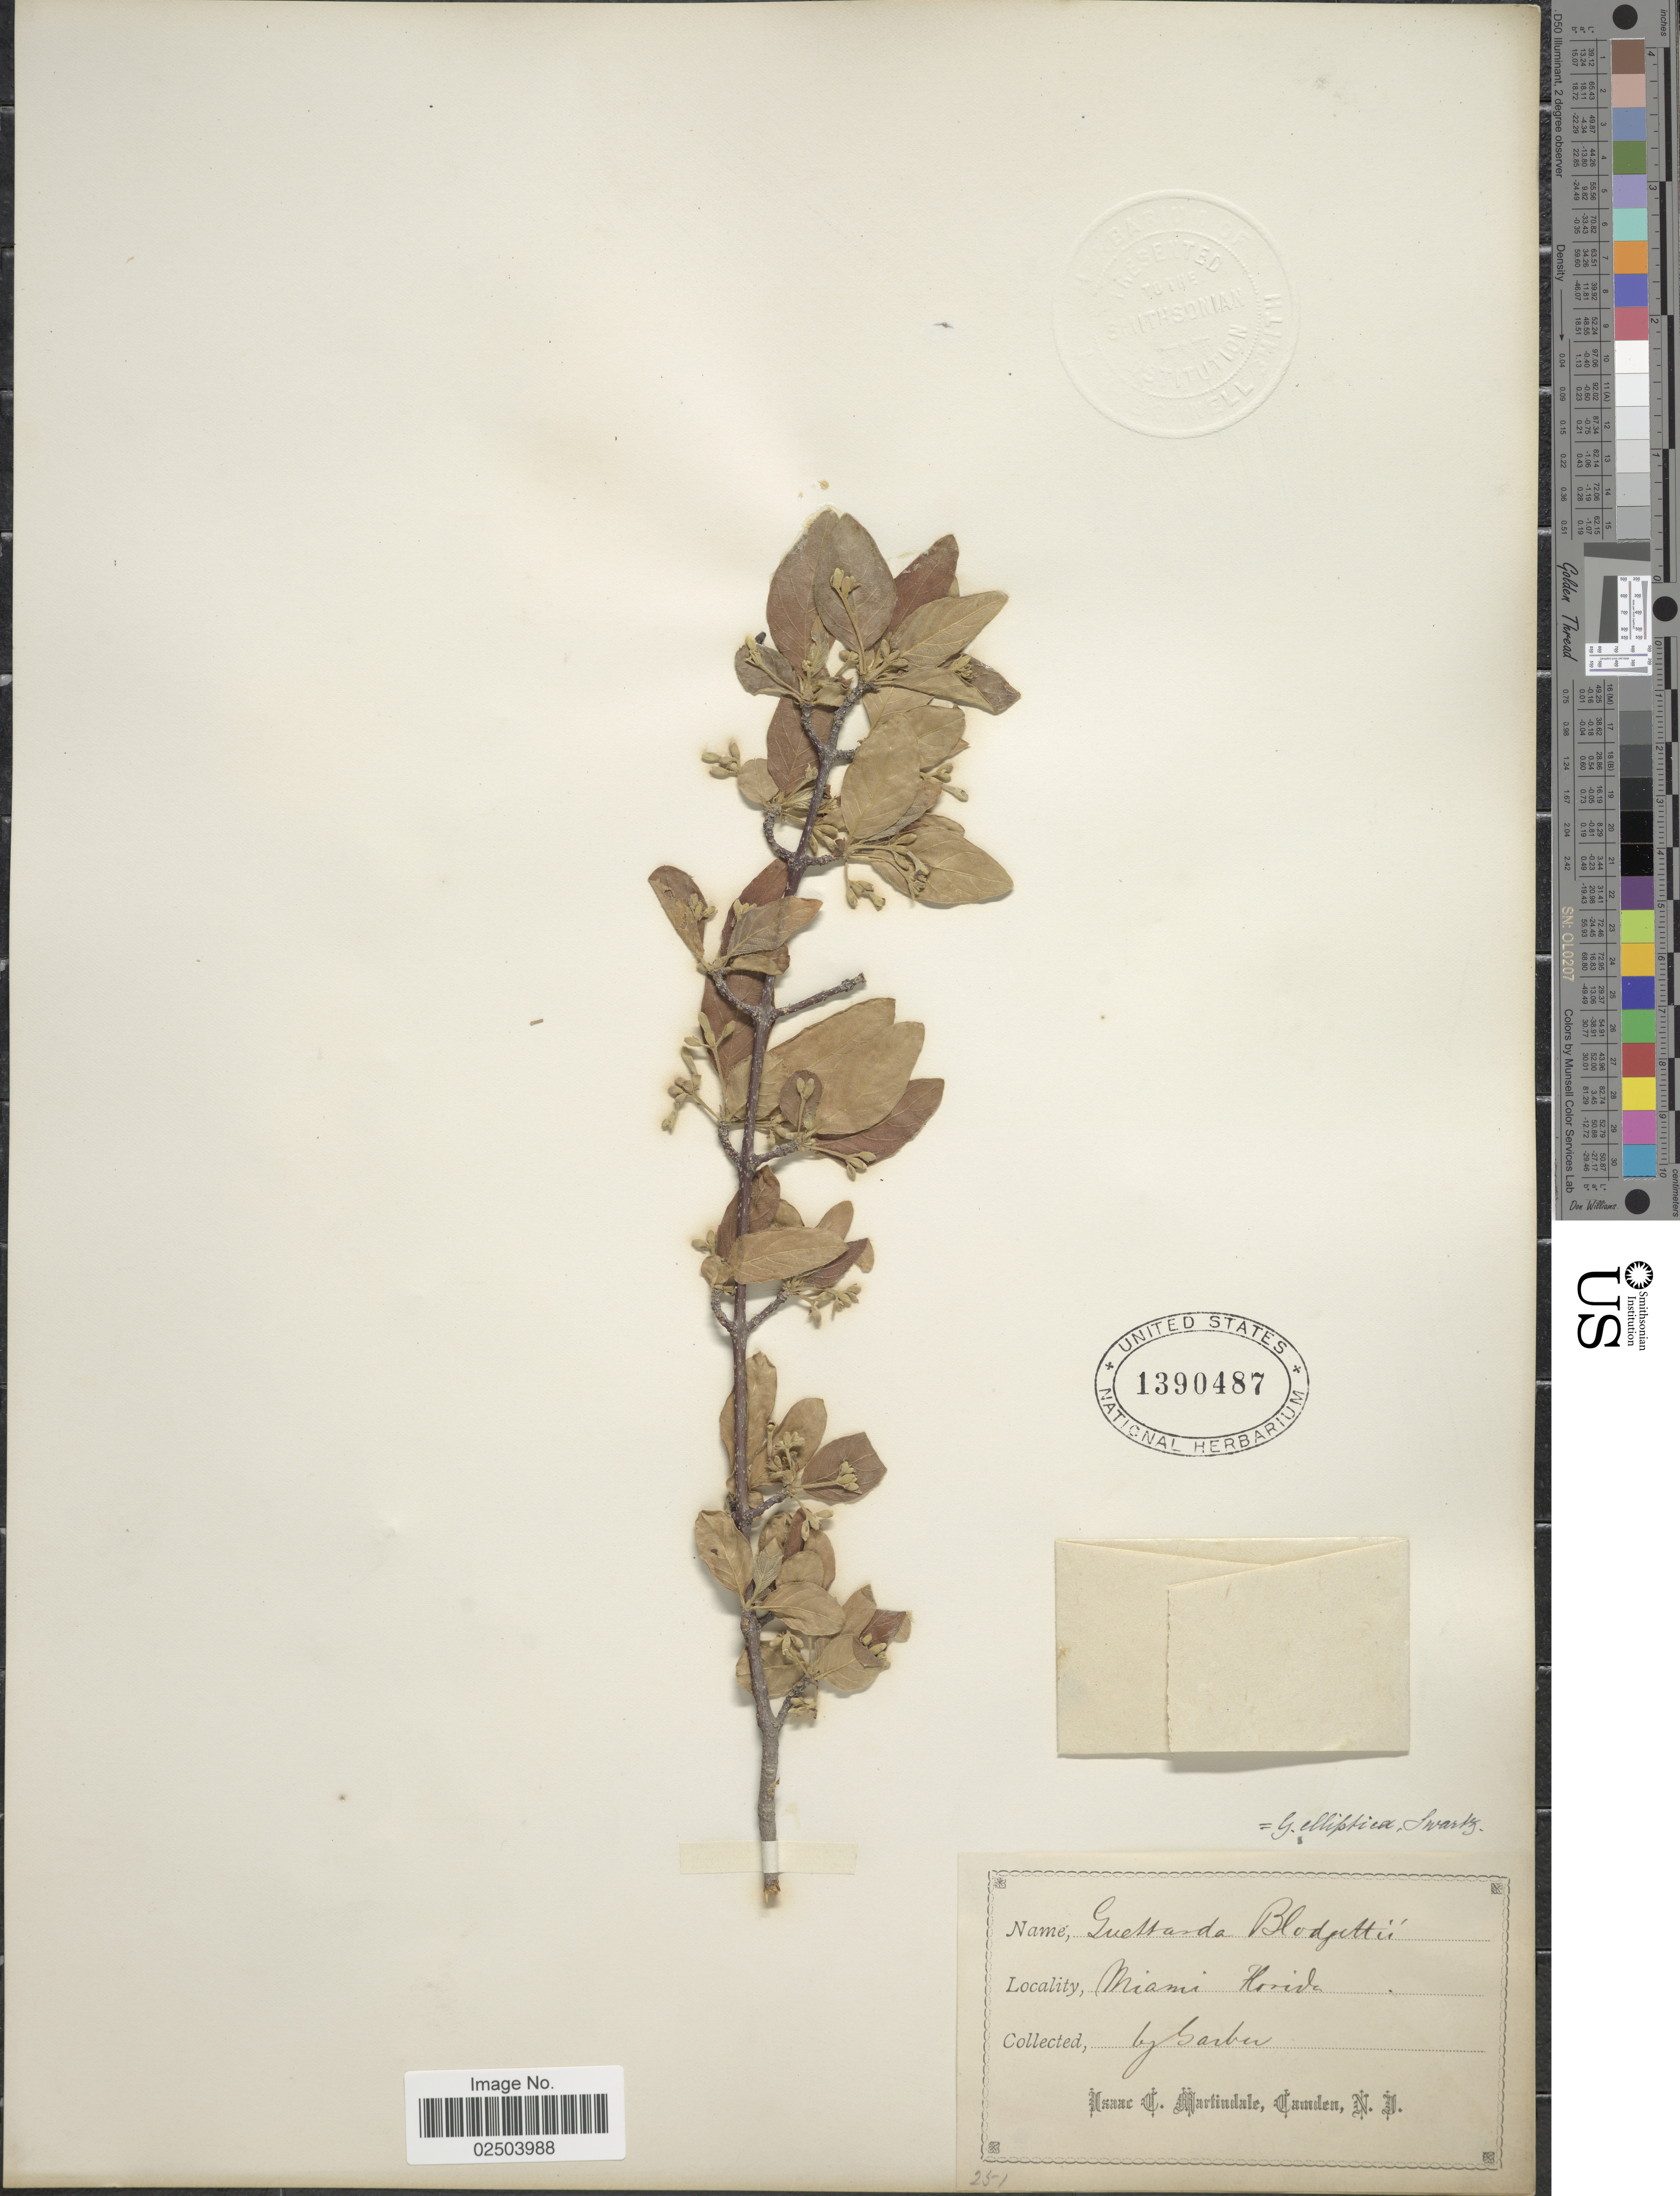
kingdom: Plantae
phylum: Tracheophyta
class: Magnoliopsida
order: Gentianales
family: Rubiaceae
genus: Guettarda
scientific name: Guettarda elliptica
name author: Sw.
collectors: -- Garber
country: United States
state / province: Florida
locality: Miami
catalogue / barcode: US 1390487